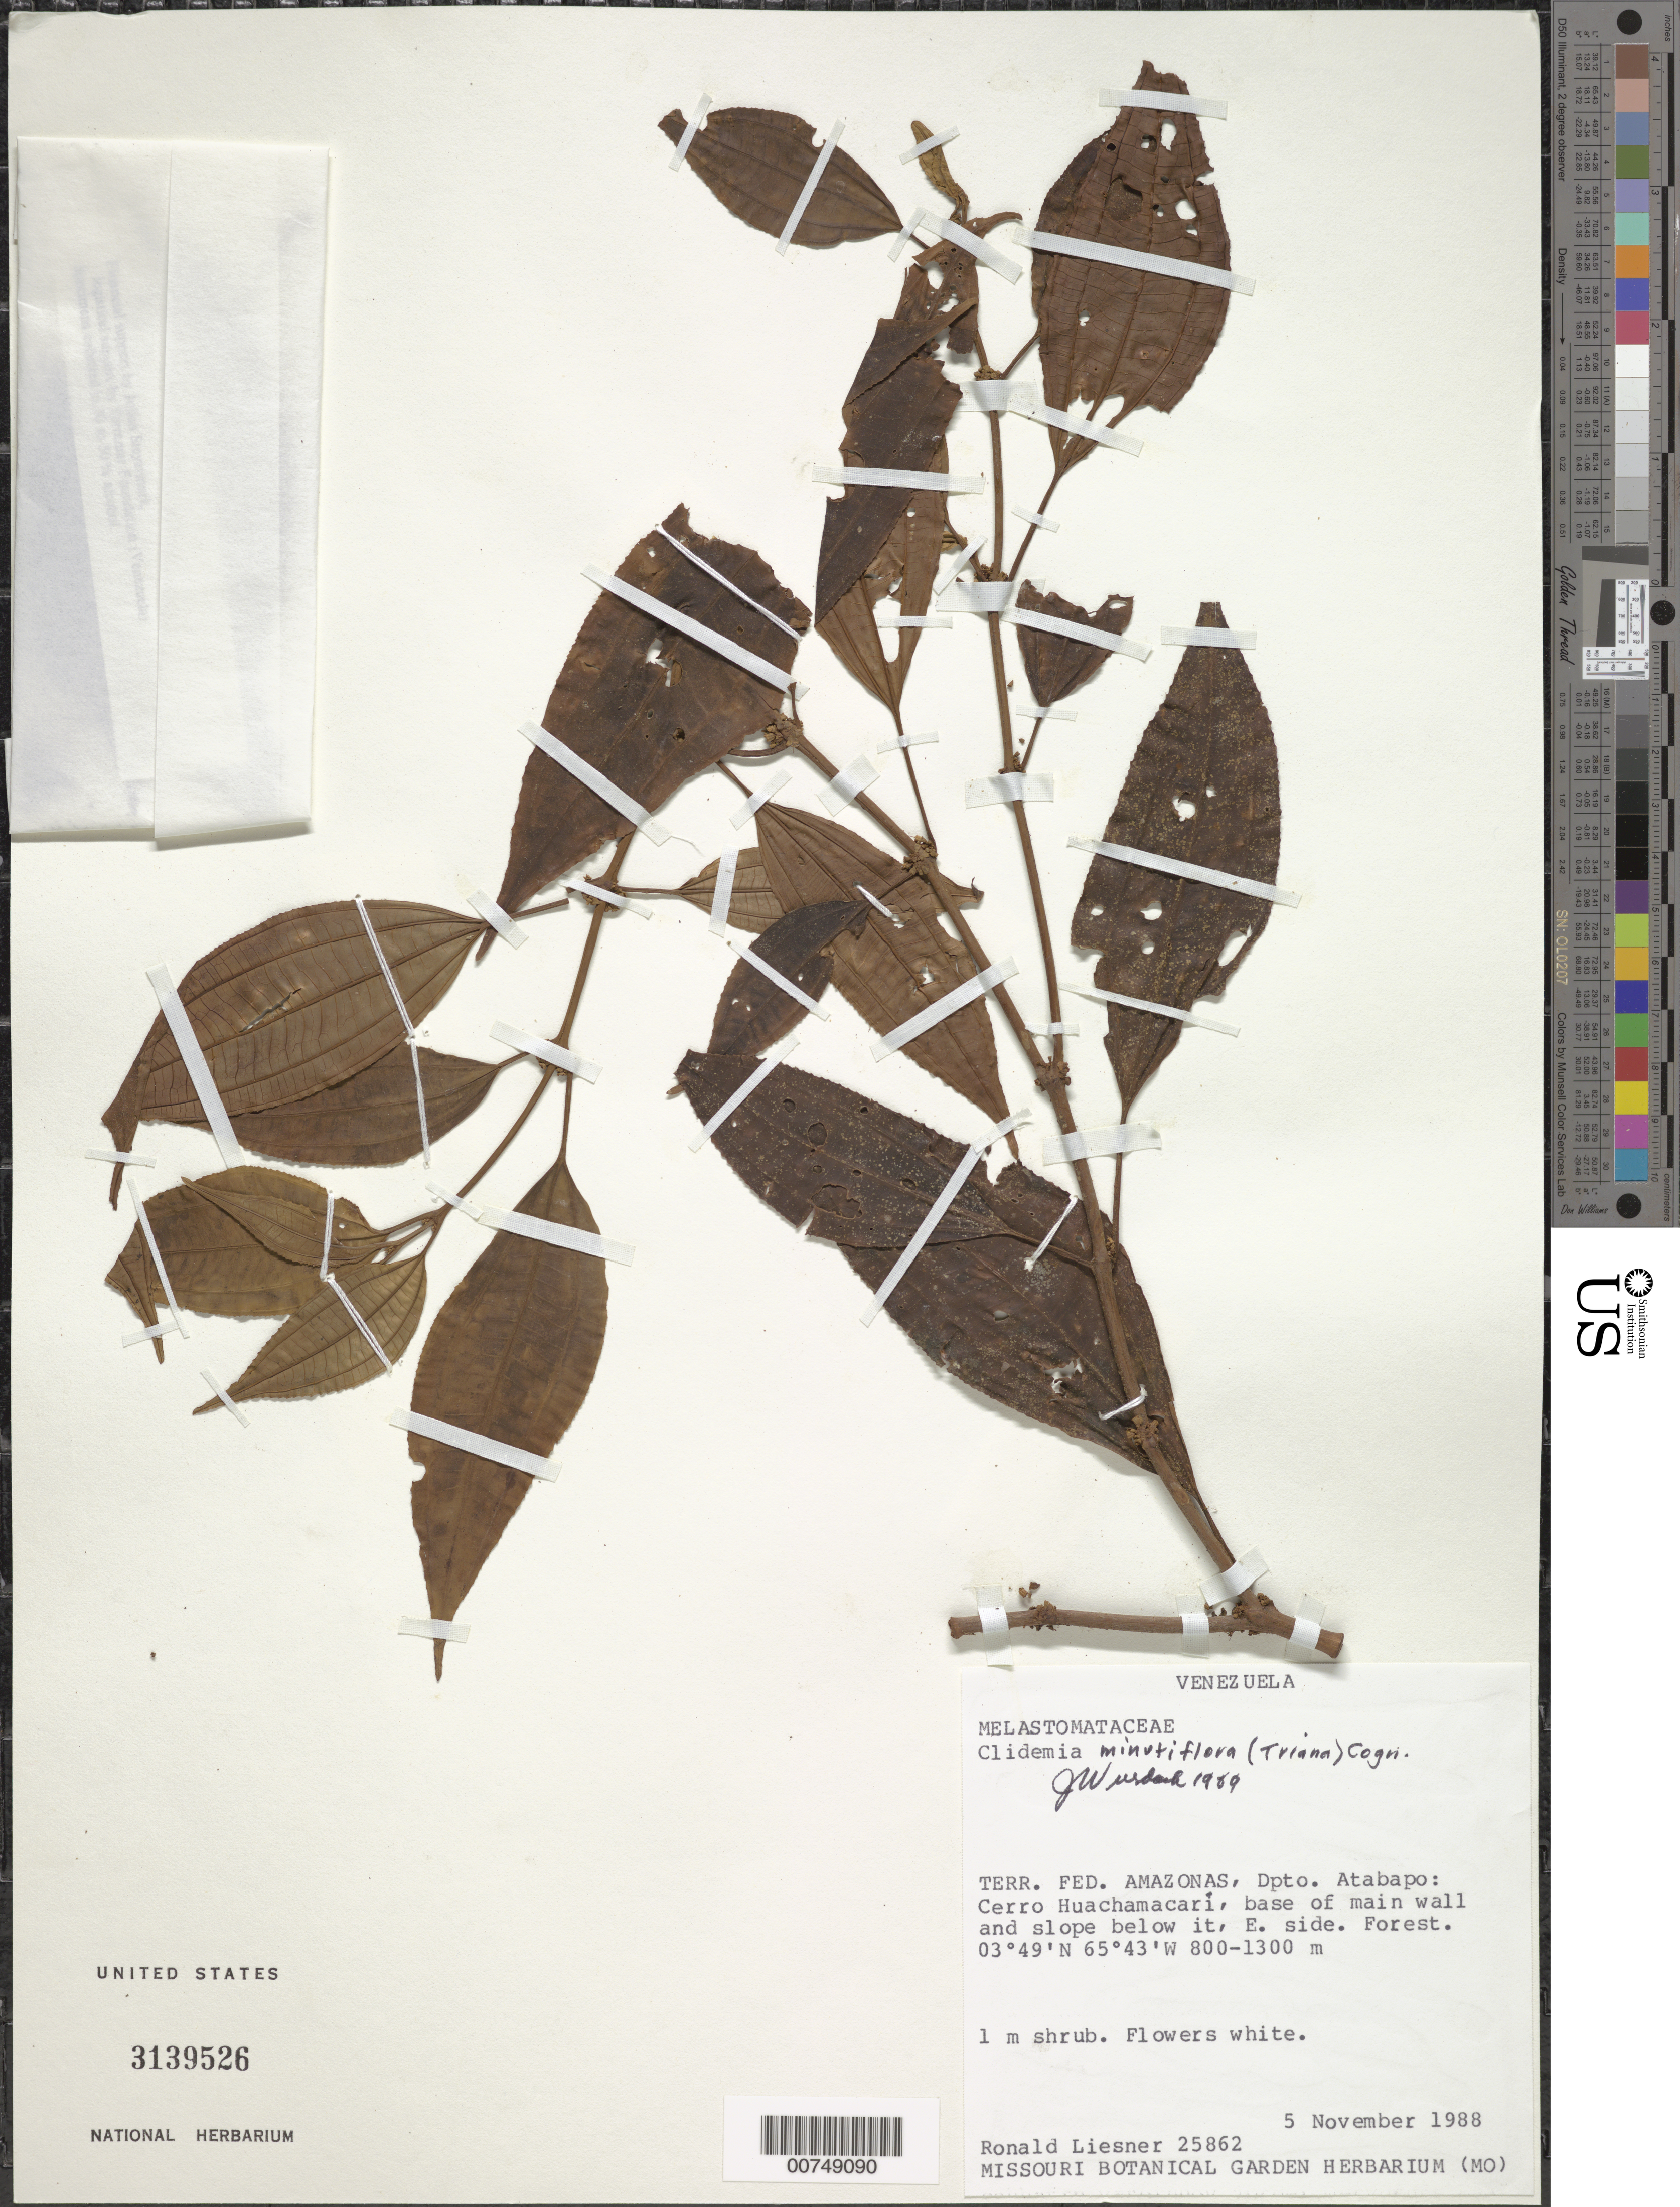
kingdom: Plantae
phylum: Tracheophyta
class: Magnoliopsida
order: Myrtales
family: Melastomataceae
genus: Clidemia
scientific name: Clidemia minutiflora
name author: (Triana) Cogn.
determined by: Wurdack, John J., (US), US (UNITED STATES)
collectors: R. L. Liesner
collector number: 25862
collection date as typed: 5-Nov-88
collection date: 1988-11-05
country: Venezuela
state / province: Amazonas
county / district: Atabapo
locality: Cerro Huachamacari, E slope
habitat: Forest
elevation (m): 800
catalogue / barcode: US 3139526